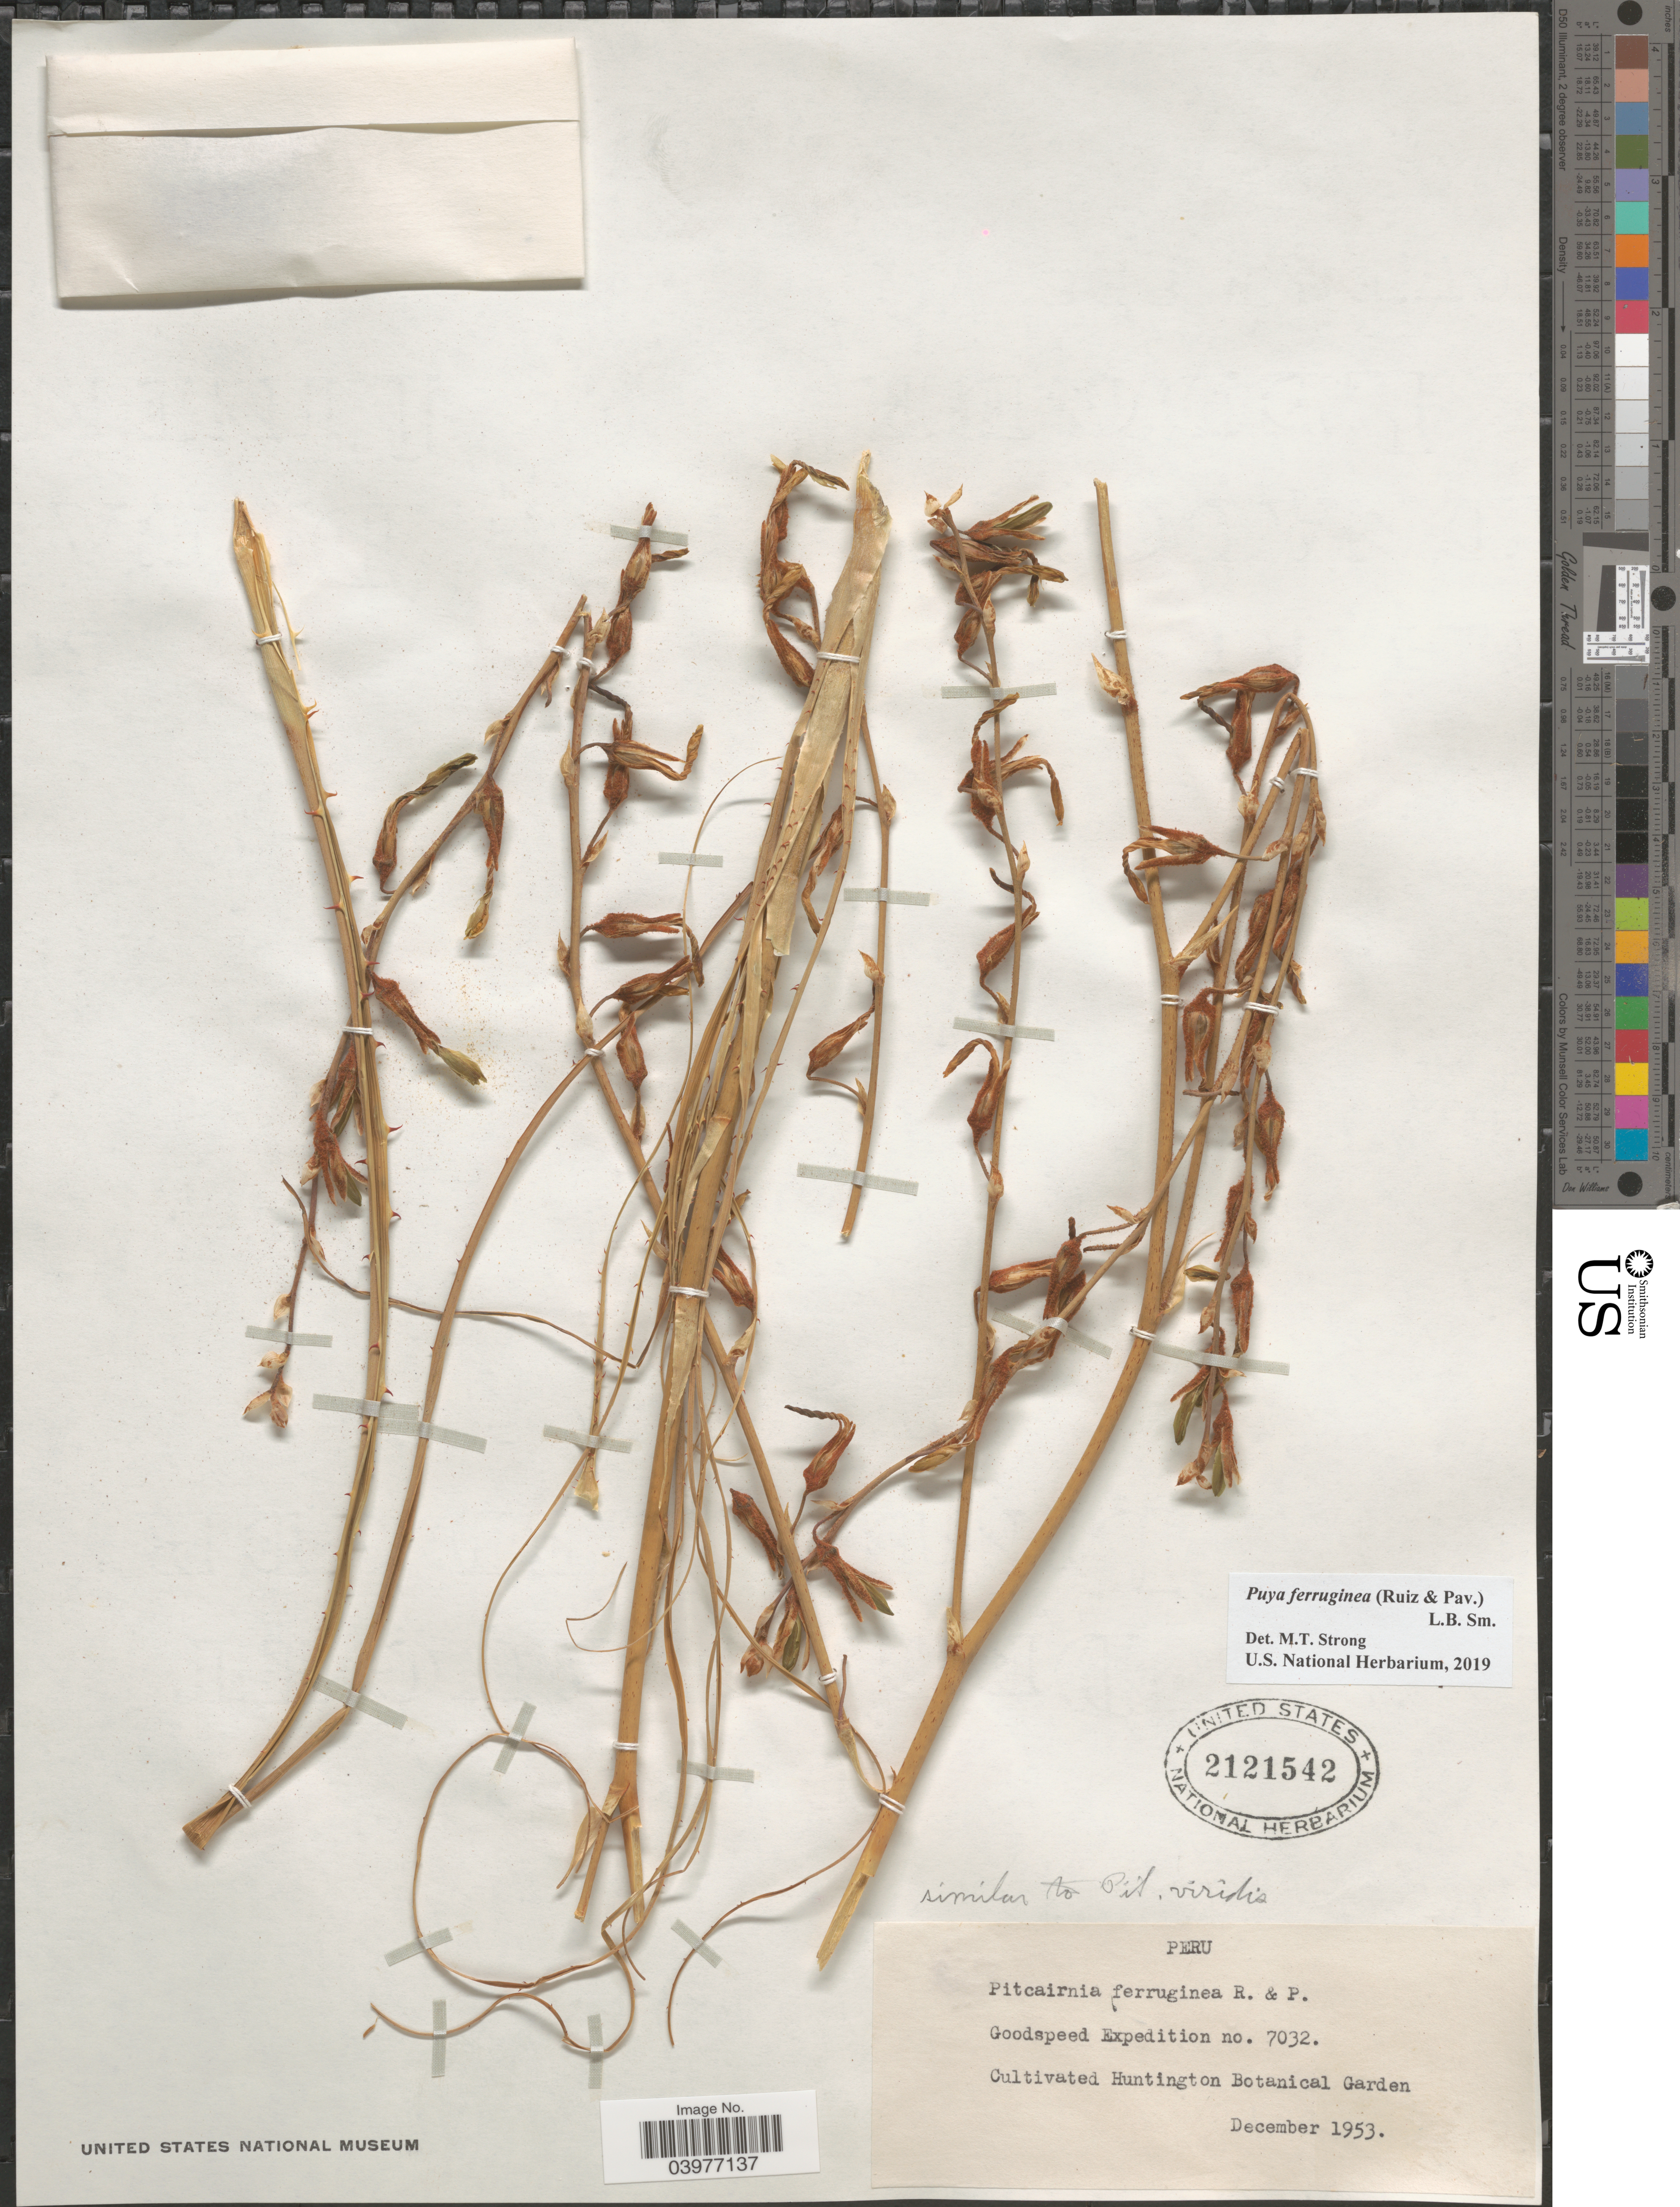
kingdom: Plantae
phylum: Tracheophyta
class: Liliopsida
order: Poales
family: Bromeliaceae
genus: Puya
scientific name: Puya ferruginea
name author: (Ruiz & Pav.) L.B. Sm.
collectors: Goodspeed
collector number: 7032?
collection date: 1953-12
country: Peru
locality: Huntington Botanical Garden.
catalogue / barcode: US 2121542